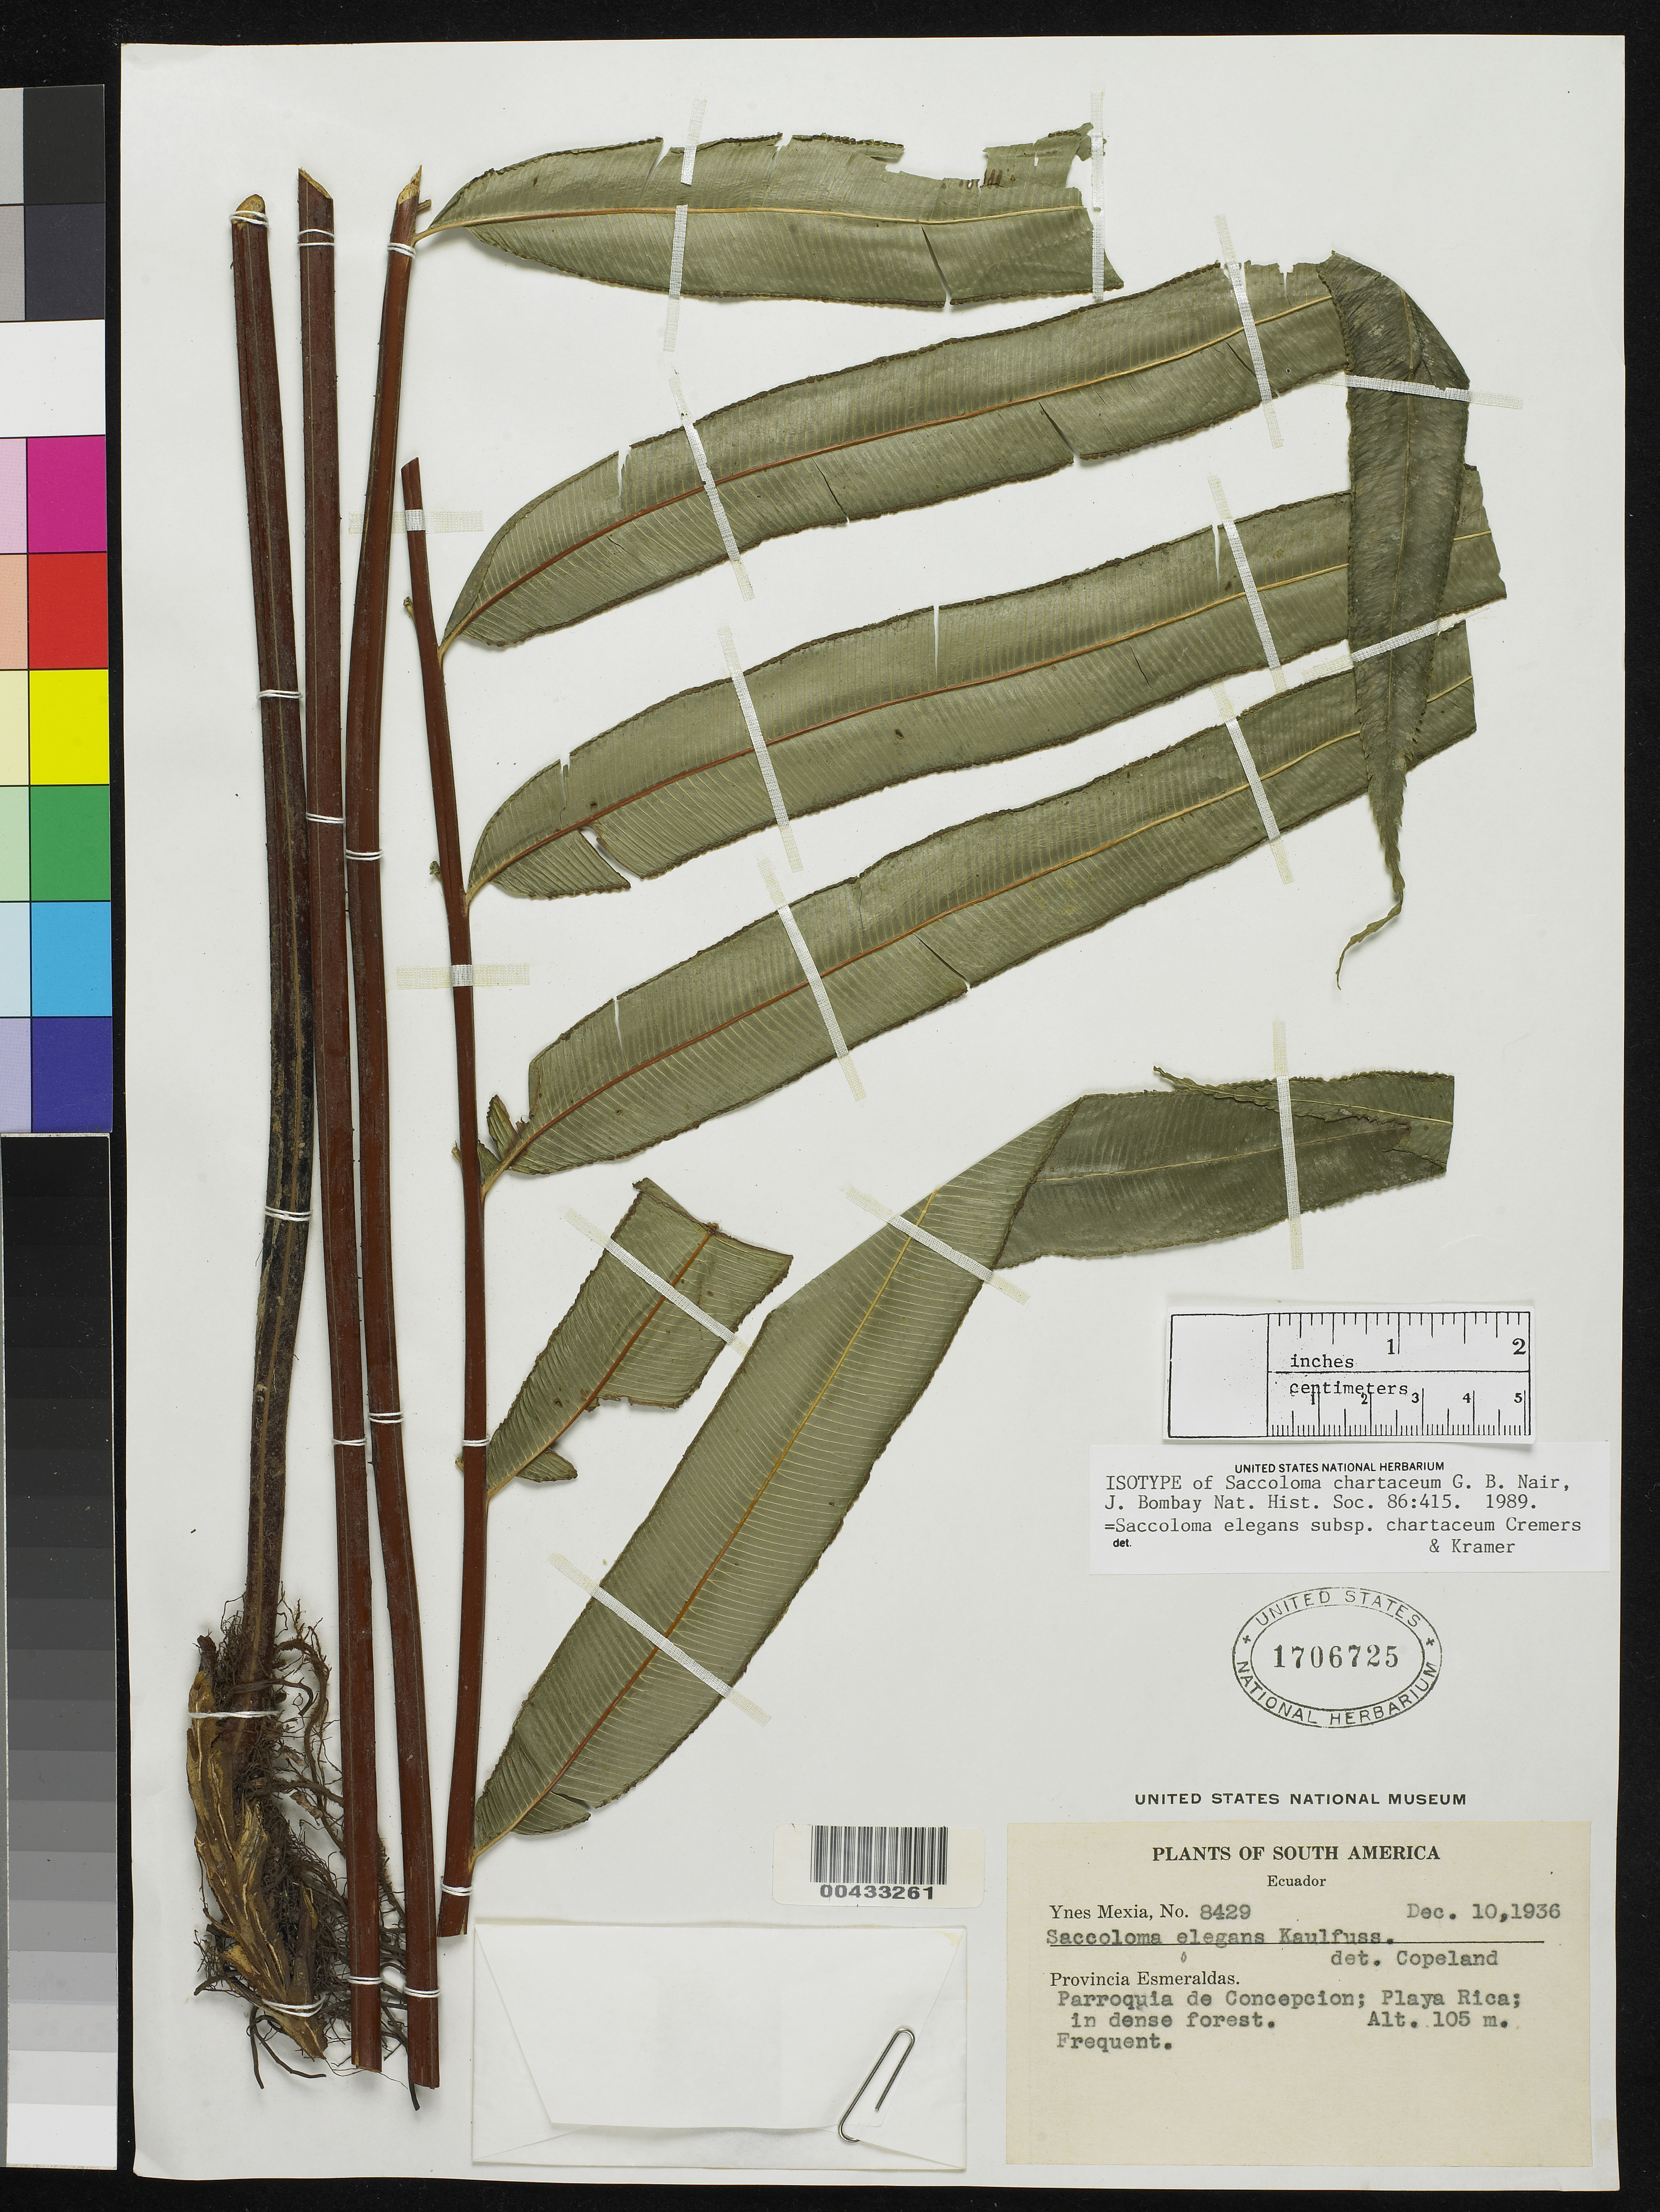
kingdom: Plantae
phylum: Tracheophyta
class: Polypodiopsida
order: Polypodiales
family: Saccolomataceae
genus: Saccoloma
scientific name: Saccoloma chartaceum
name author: Nair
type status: Isotype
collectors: Y. Mexia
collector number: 8429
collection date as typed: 10 Dec 1936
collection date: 1936-12-10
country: Ecuador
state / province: Esmeraldas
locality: Parroquia de Concepcion, Playa Rica.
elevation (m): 105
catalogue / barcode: US 1706725